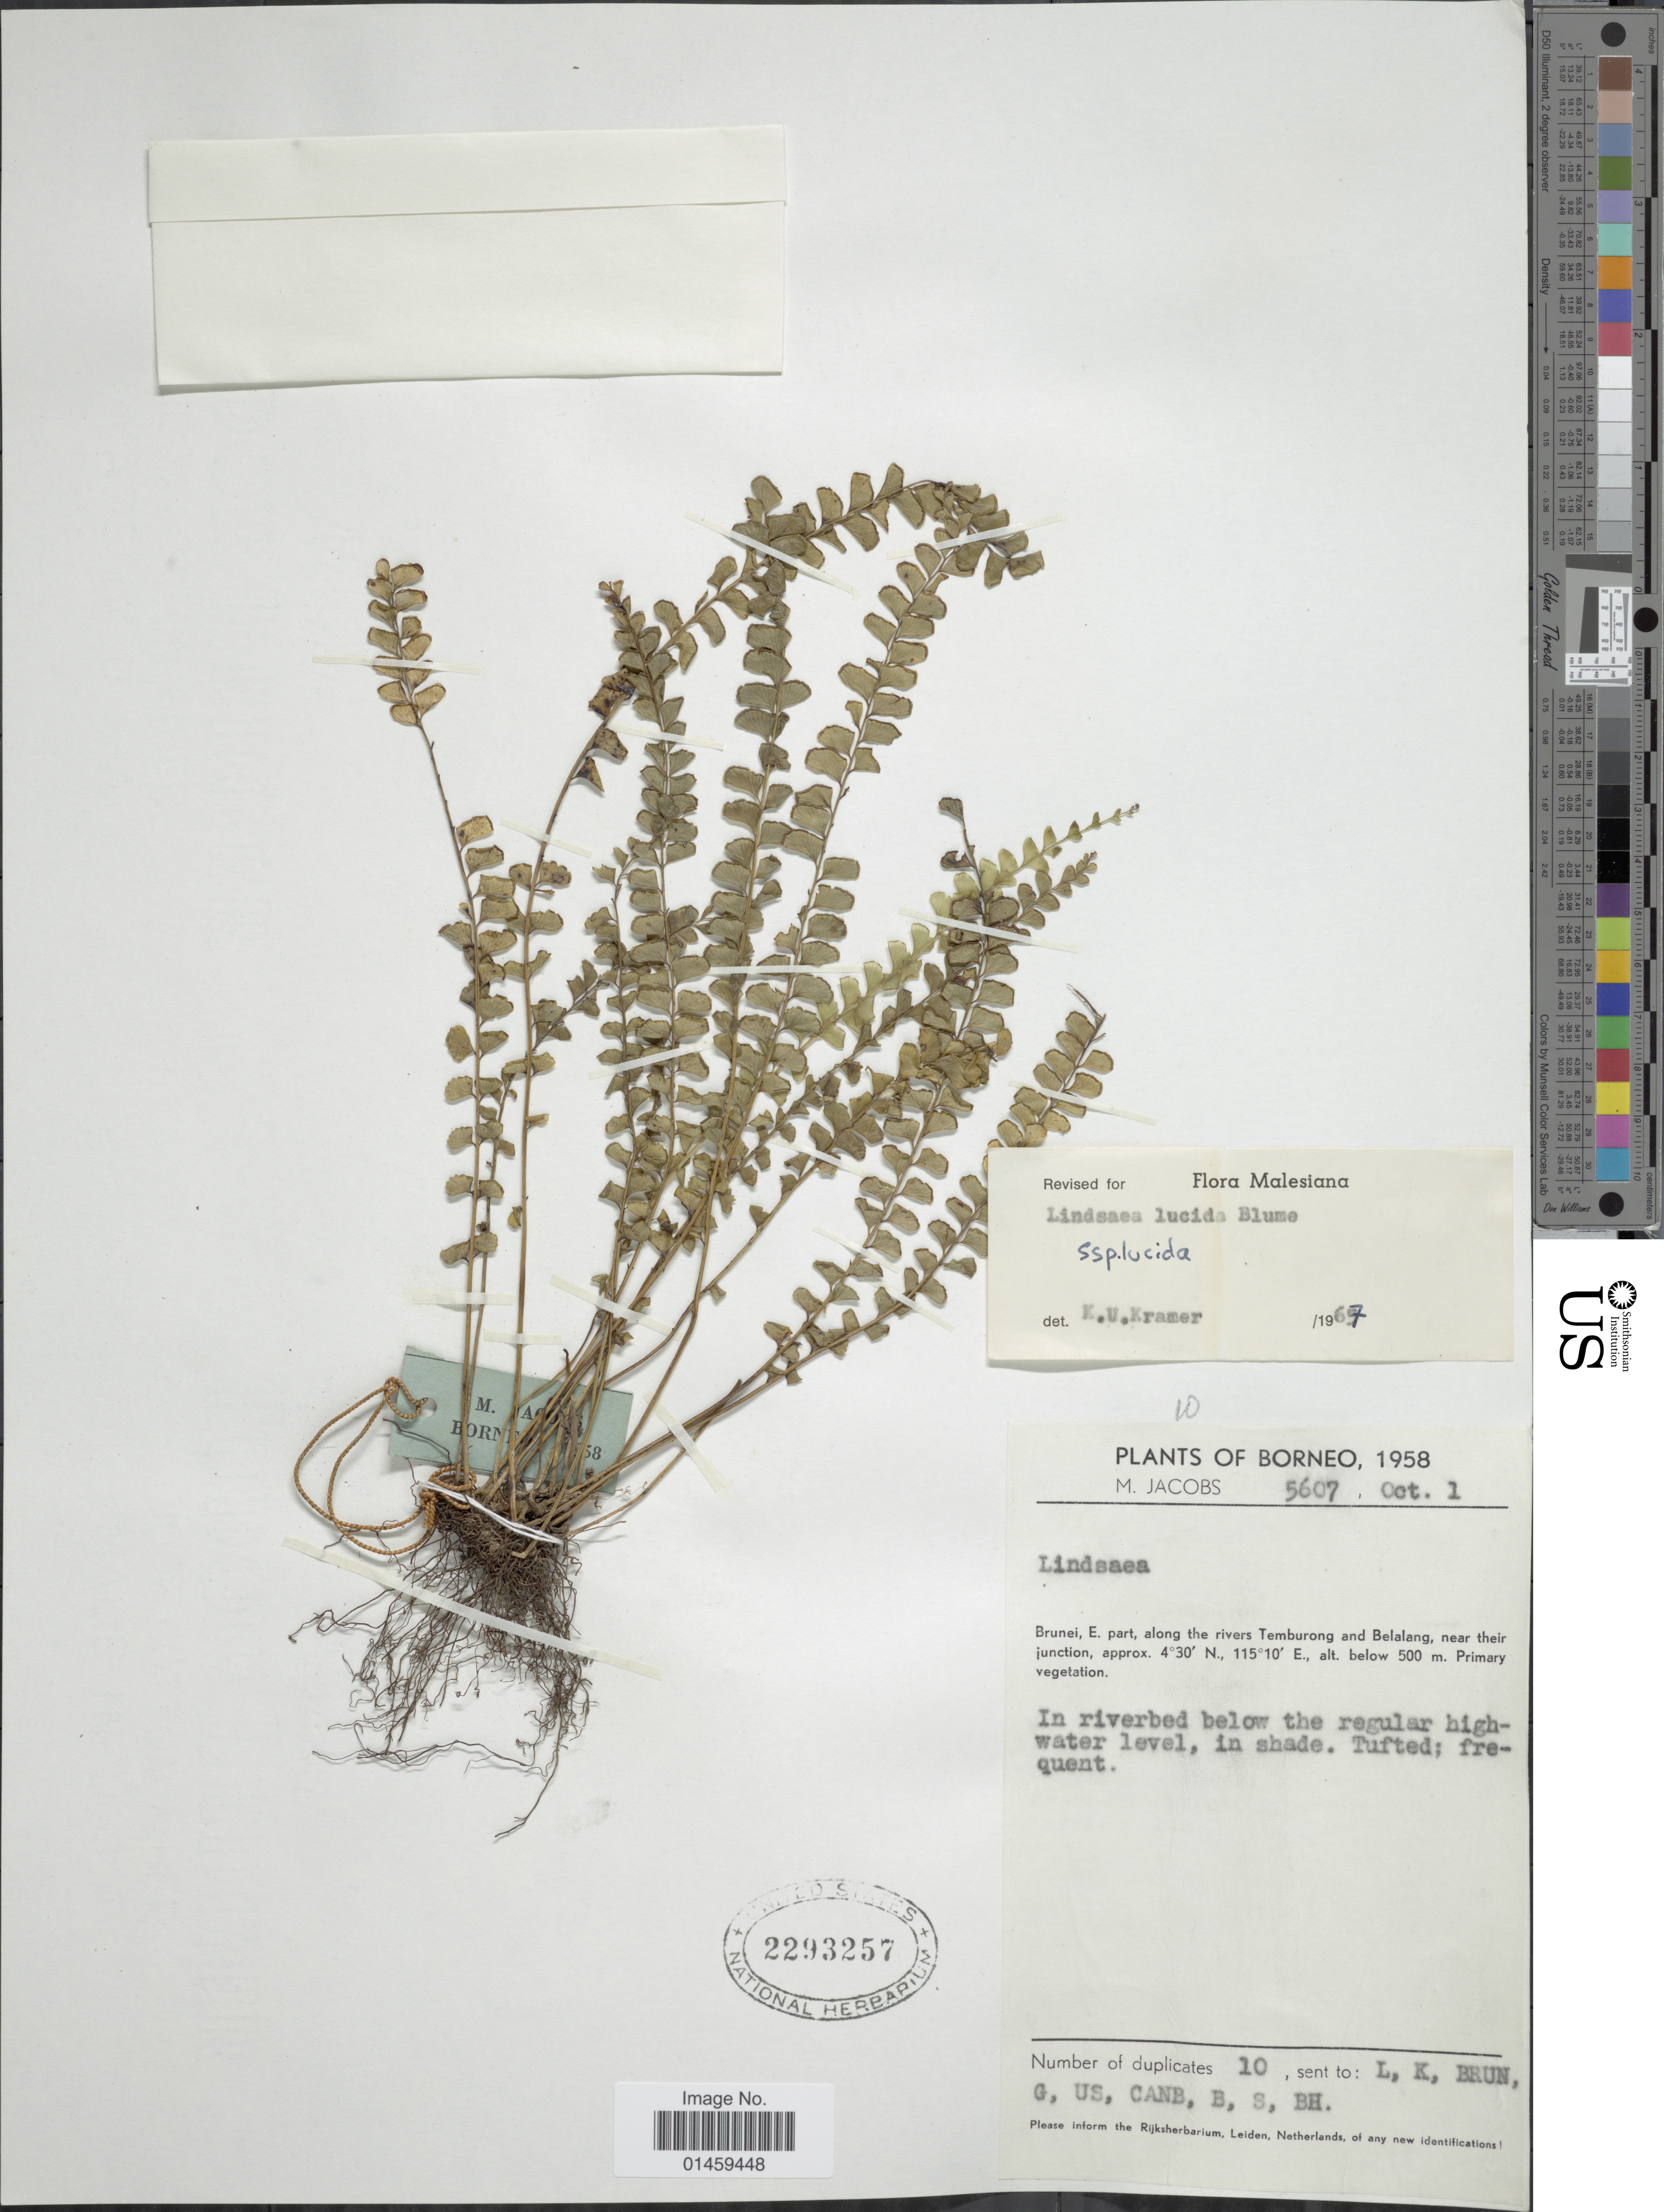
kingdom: Plantae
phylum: Tracheophyta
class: Polypodiopsida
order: Polypodiales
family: Lindsaeaceae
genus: Lindsaea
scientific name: Lindsaea lucida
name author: Blume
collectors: M. Jacobs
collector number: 5607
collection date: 1958-10-01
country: Brunei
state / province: Brunei and Muara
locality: Brunei, E. part, along the rivers Temburong and Belalang, near their junction. Borneo.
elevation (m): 500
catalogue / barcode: US 2293257